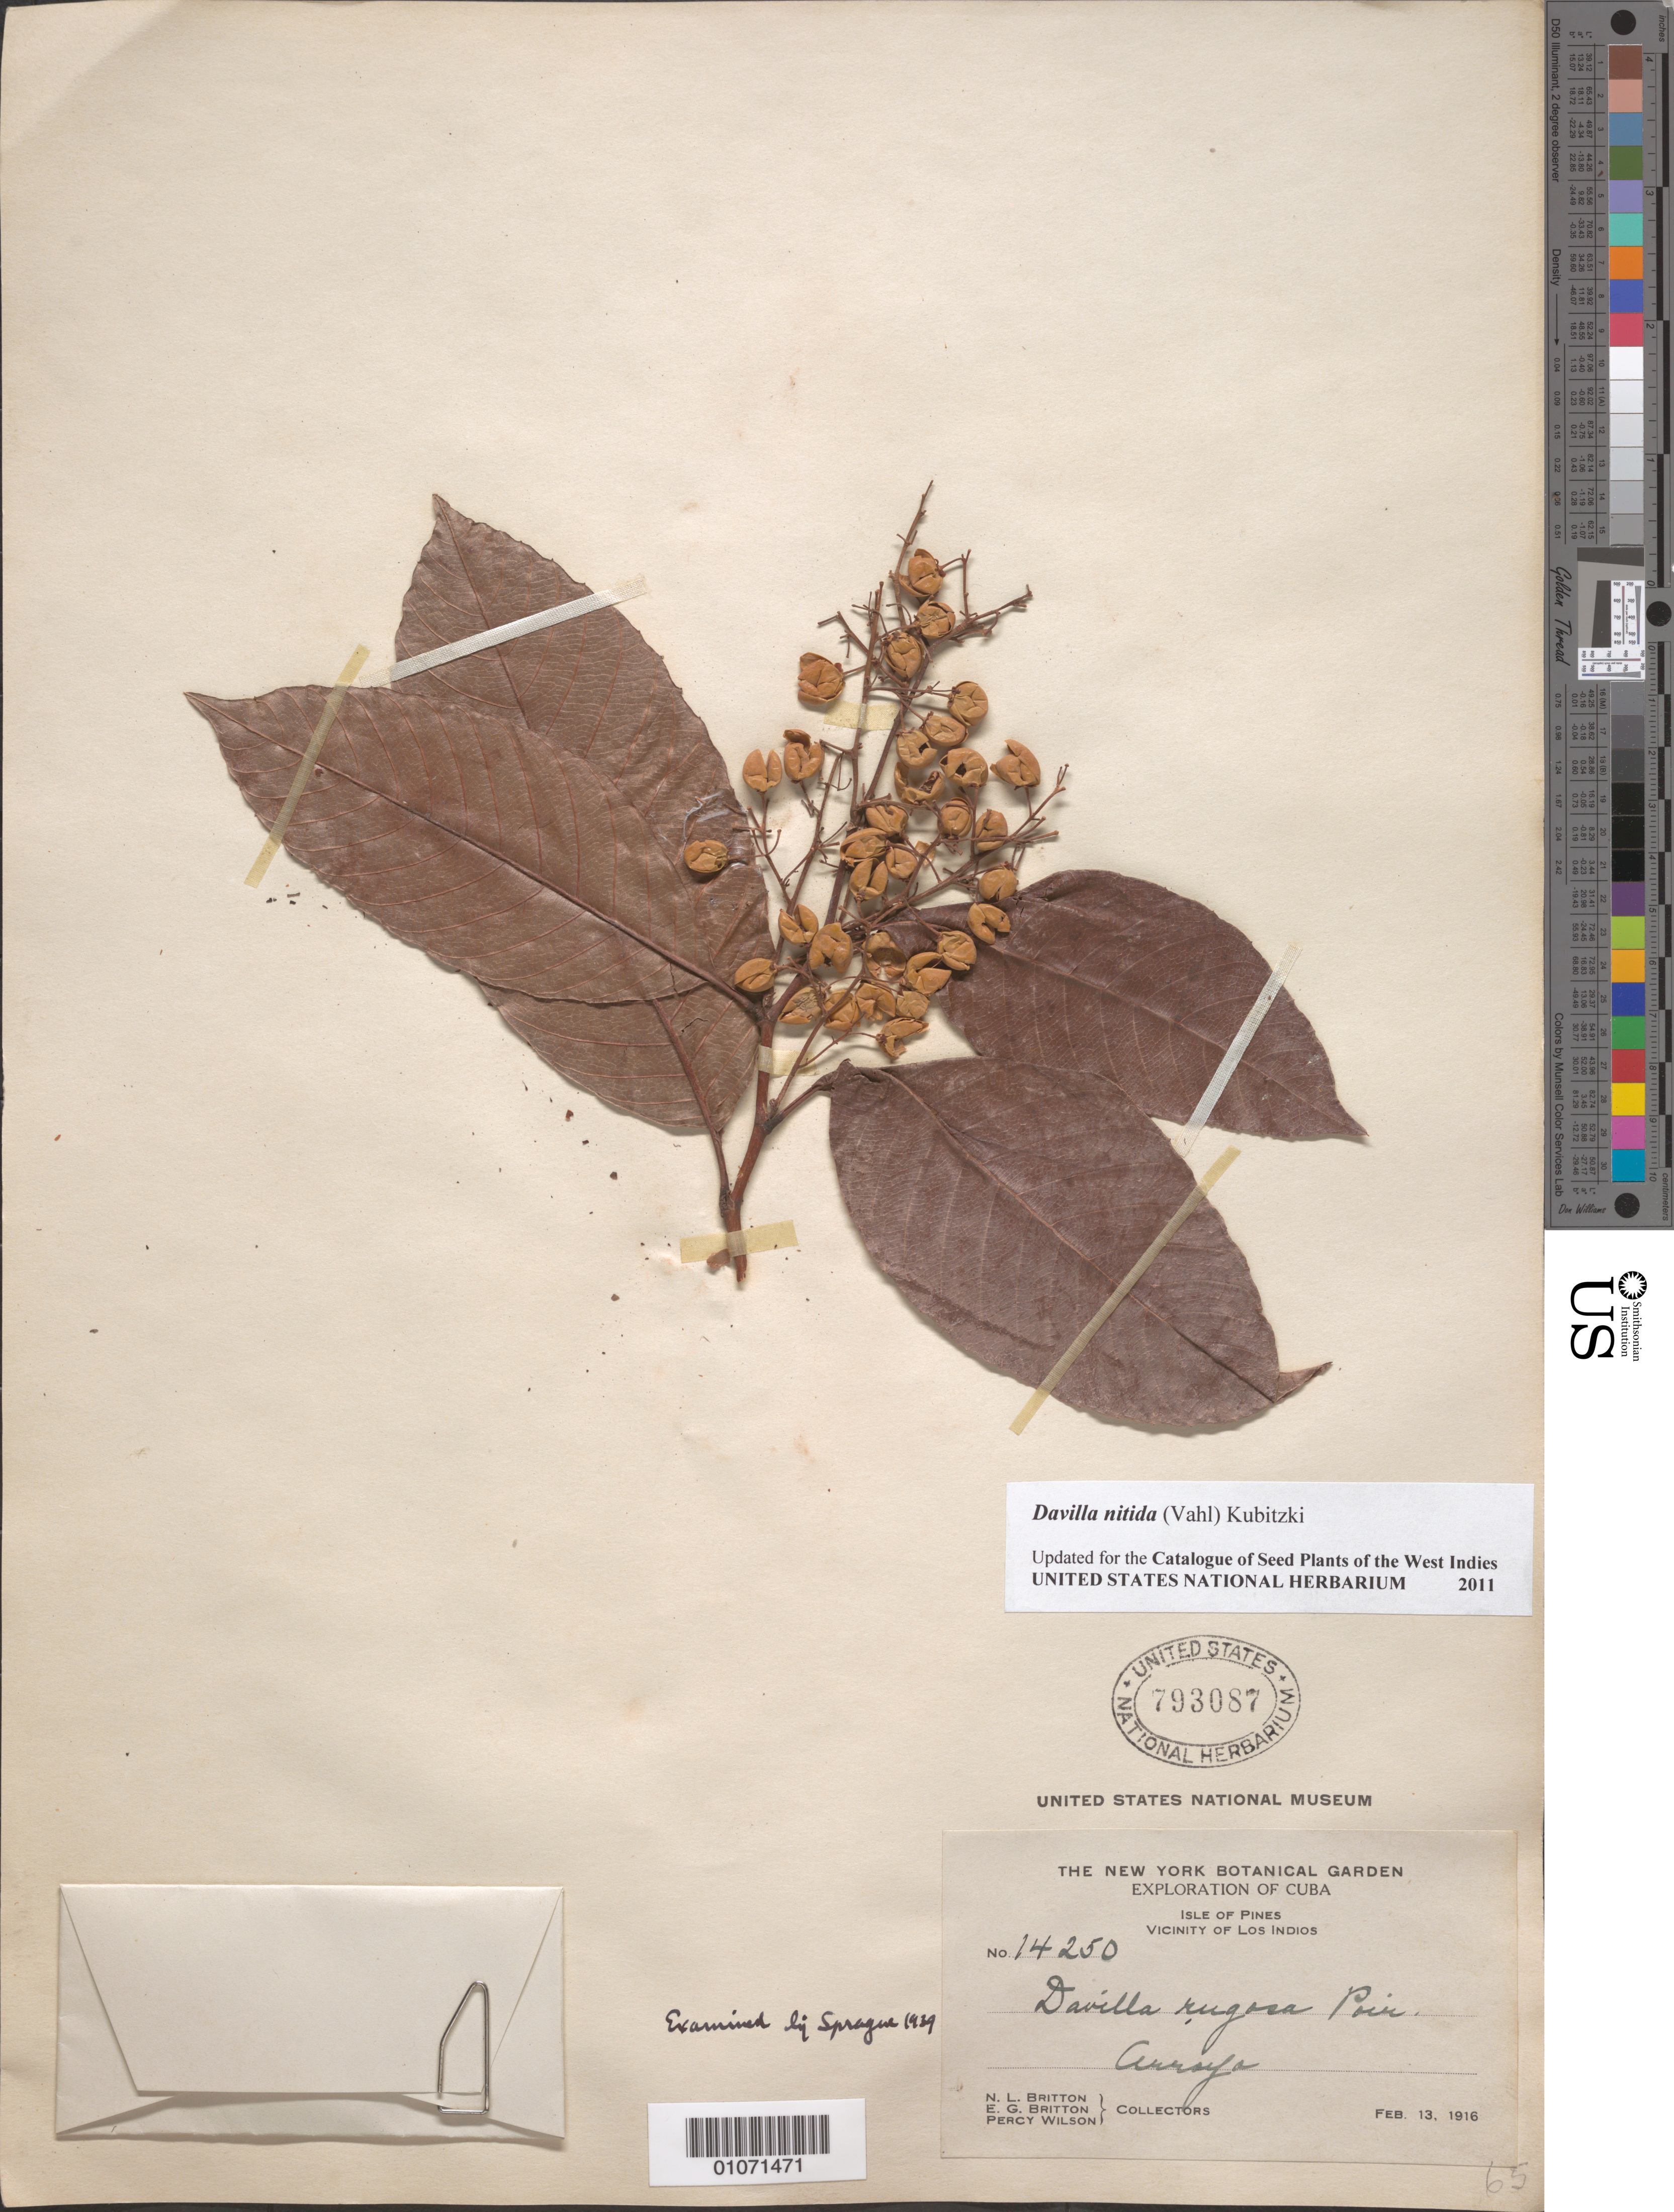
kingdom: Plantae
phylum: Tracheophyta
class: Magnoliopsida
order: Dilleniales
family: Dilleniaceae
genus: Davilla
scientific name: Davilla nitida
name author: (Vahl) Kubitzki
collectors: N. Britton, E. G. Britton & P. Wilson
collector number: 14250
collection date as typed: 13 Feb 1916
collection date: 1916-02-13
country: Cuba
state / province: Isla de La Juventud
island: Isla de la Juventud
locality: Los Indios, vicinity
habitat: Arroyo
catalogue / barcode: US 793087